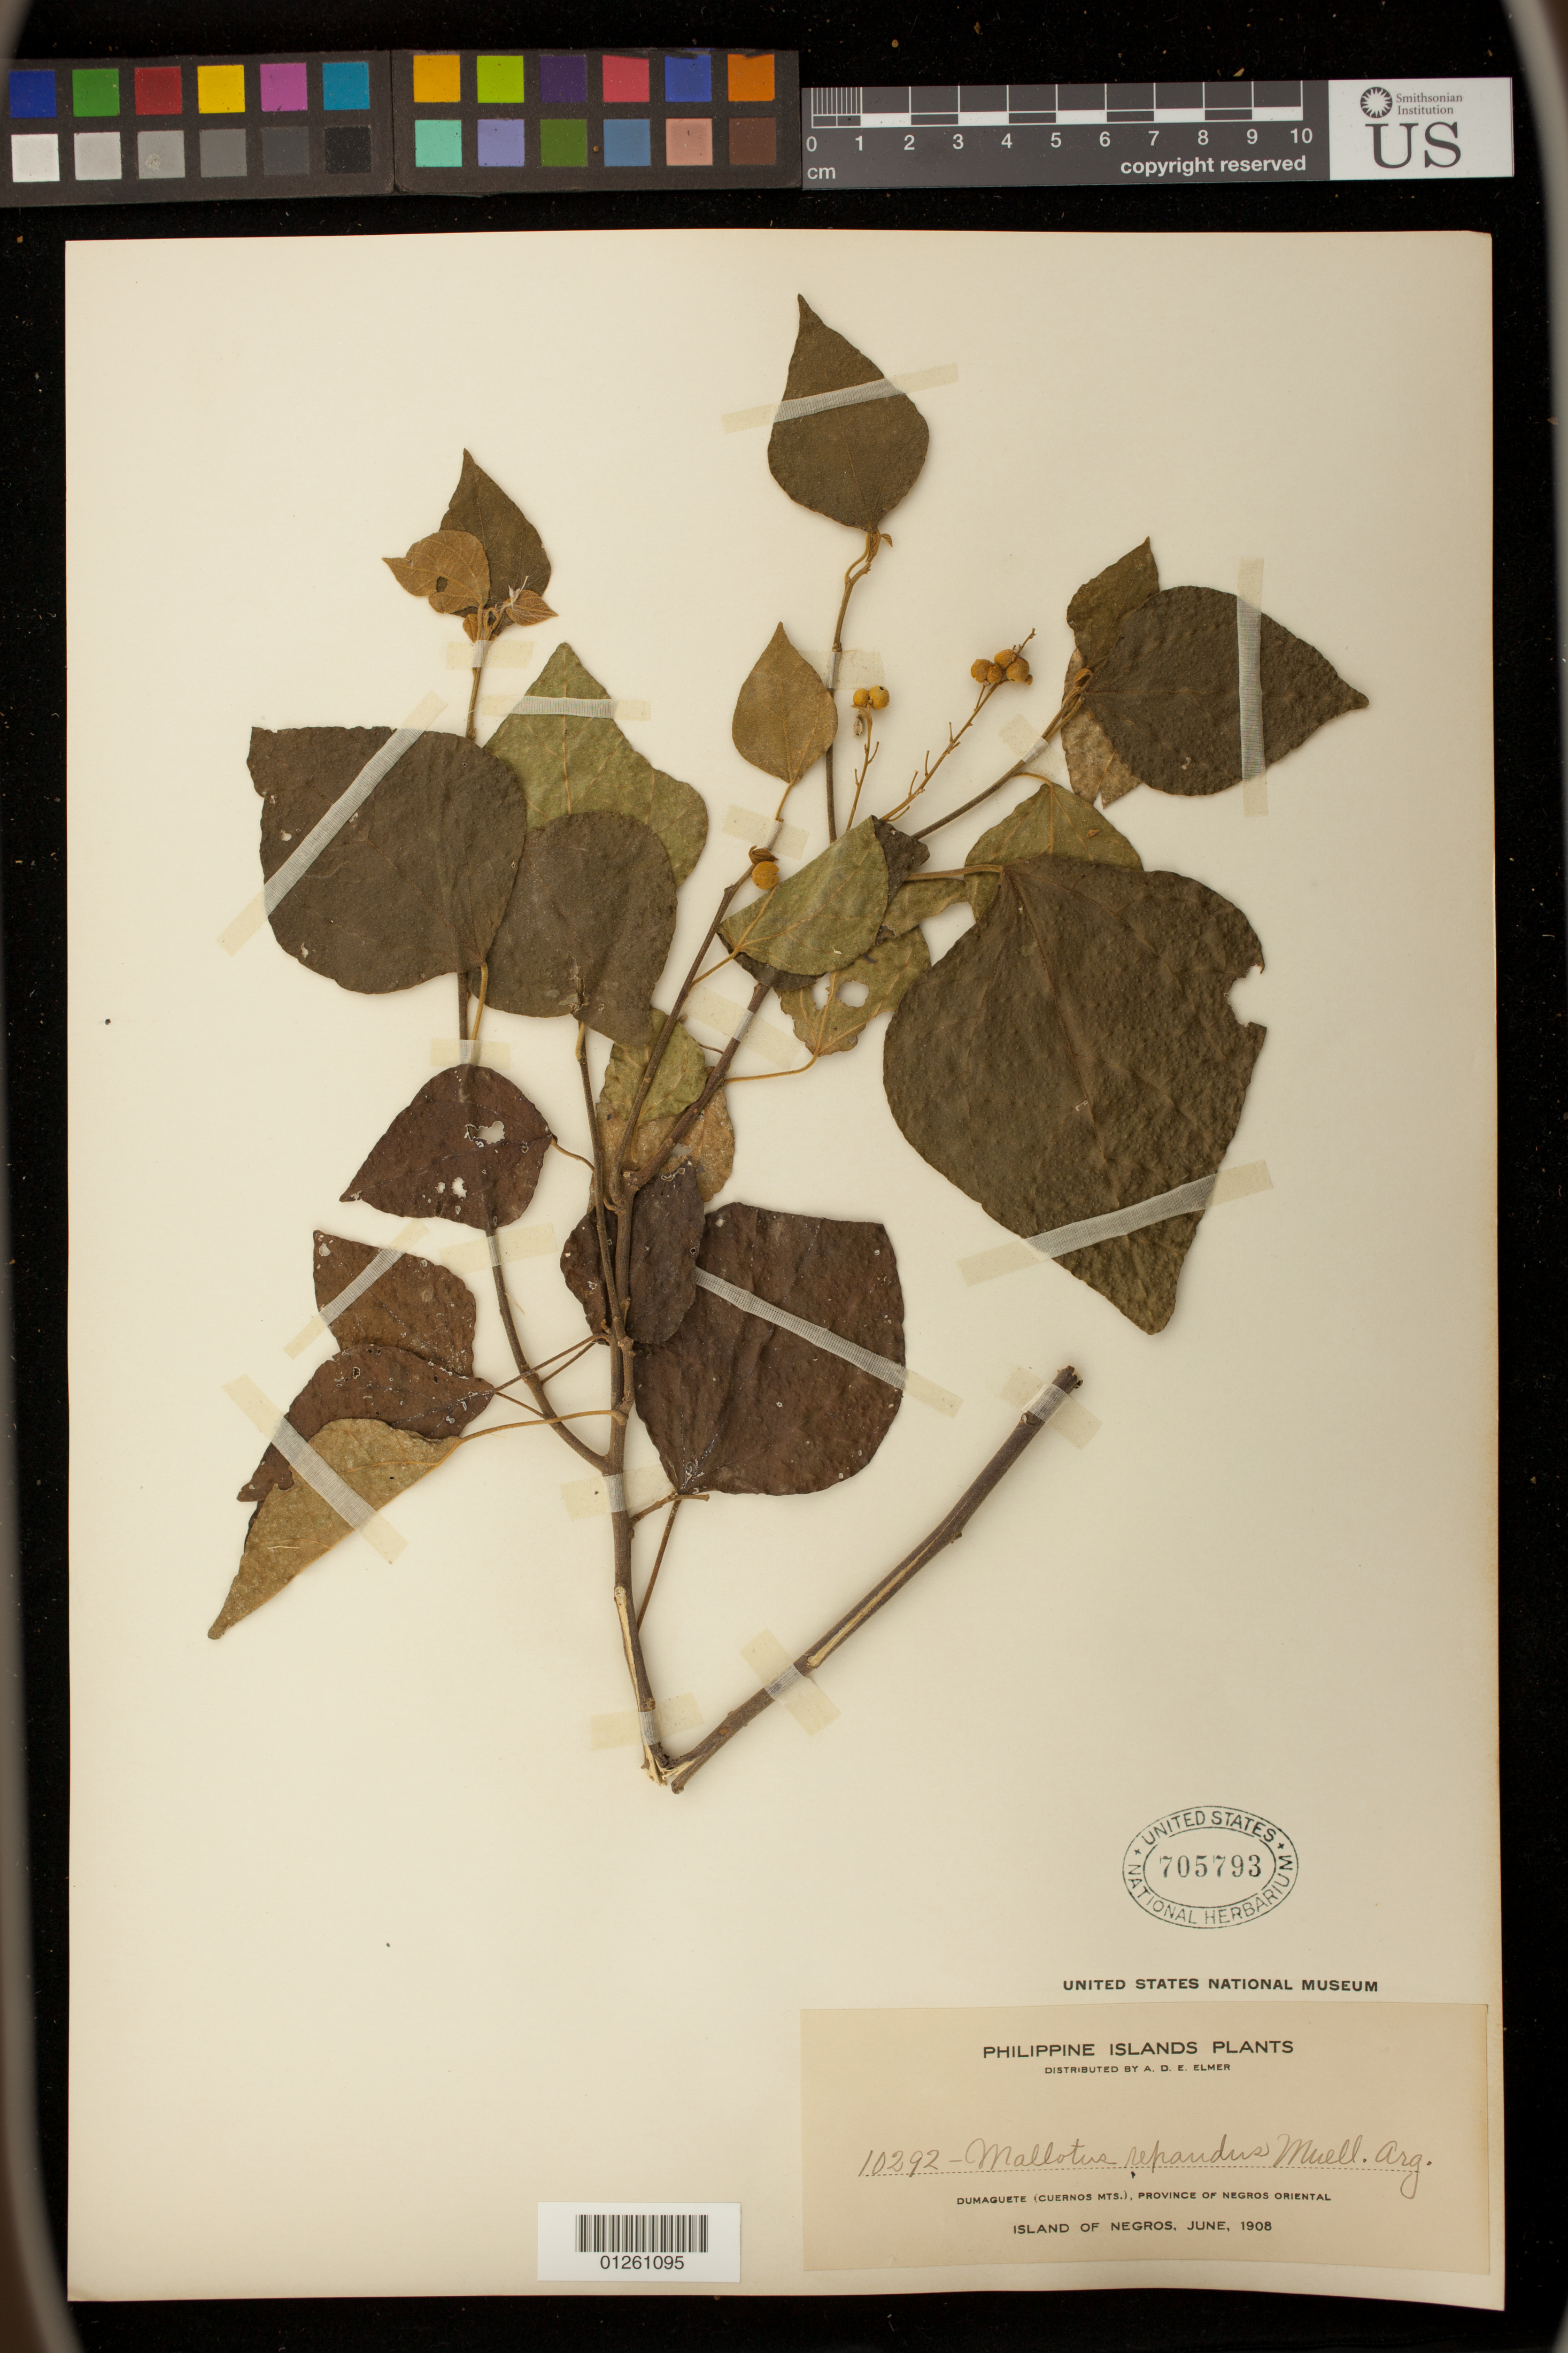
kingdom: Plantae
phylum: Tracheophyta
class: Magnoliopsida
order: Malpighiales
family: Euphorbiaceae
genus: Mallotus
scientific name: Mallotus repandus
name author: (Rottler) Müll. Arg.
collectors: A. D. E. Elmer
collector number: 10292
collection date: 1908-06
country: Philippines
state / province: Central Visayas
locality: Dumaguete (Cuernos Mts.), Province of Negros Oriental, Island of Negros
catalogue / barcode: US 705793